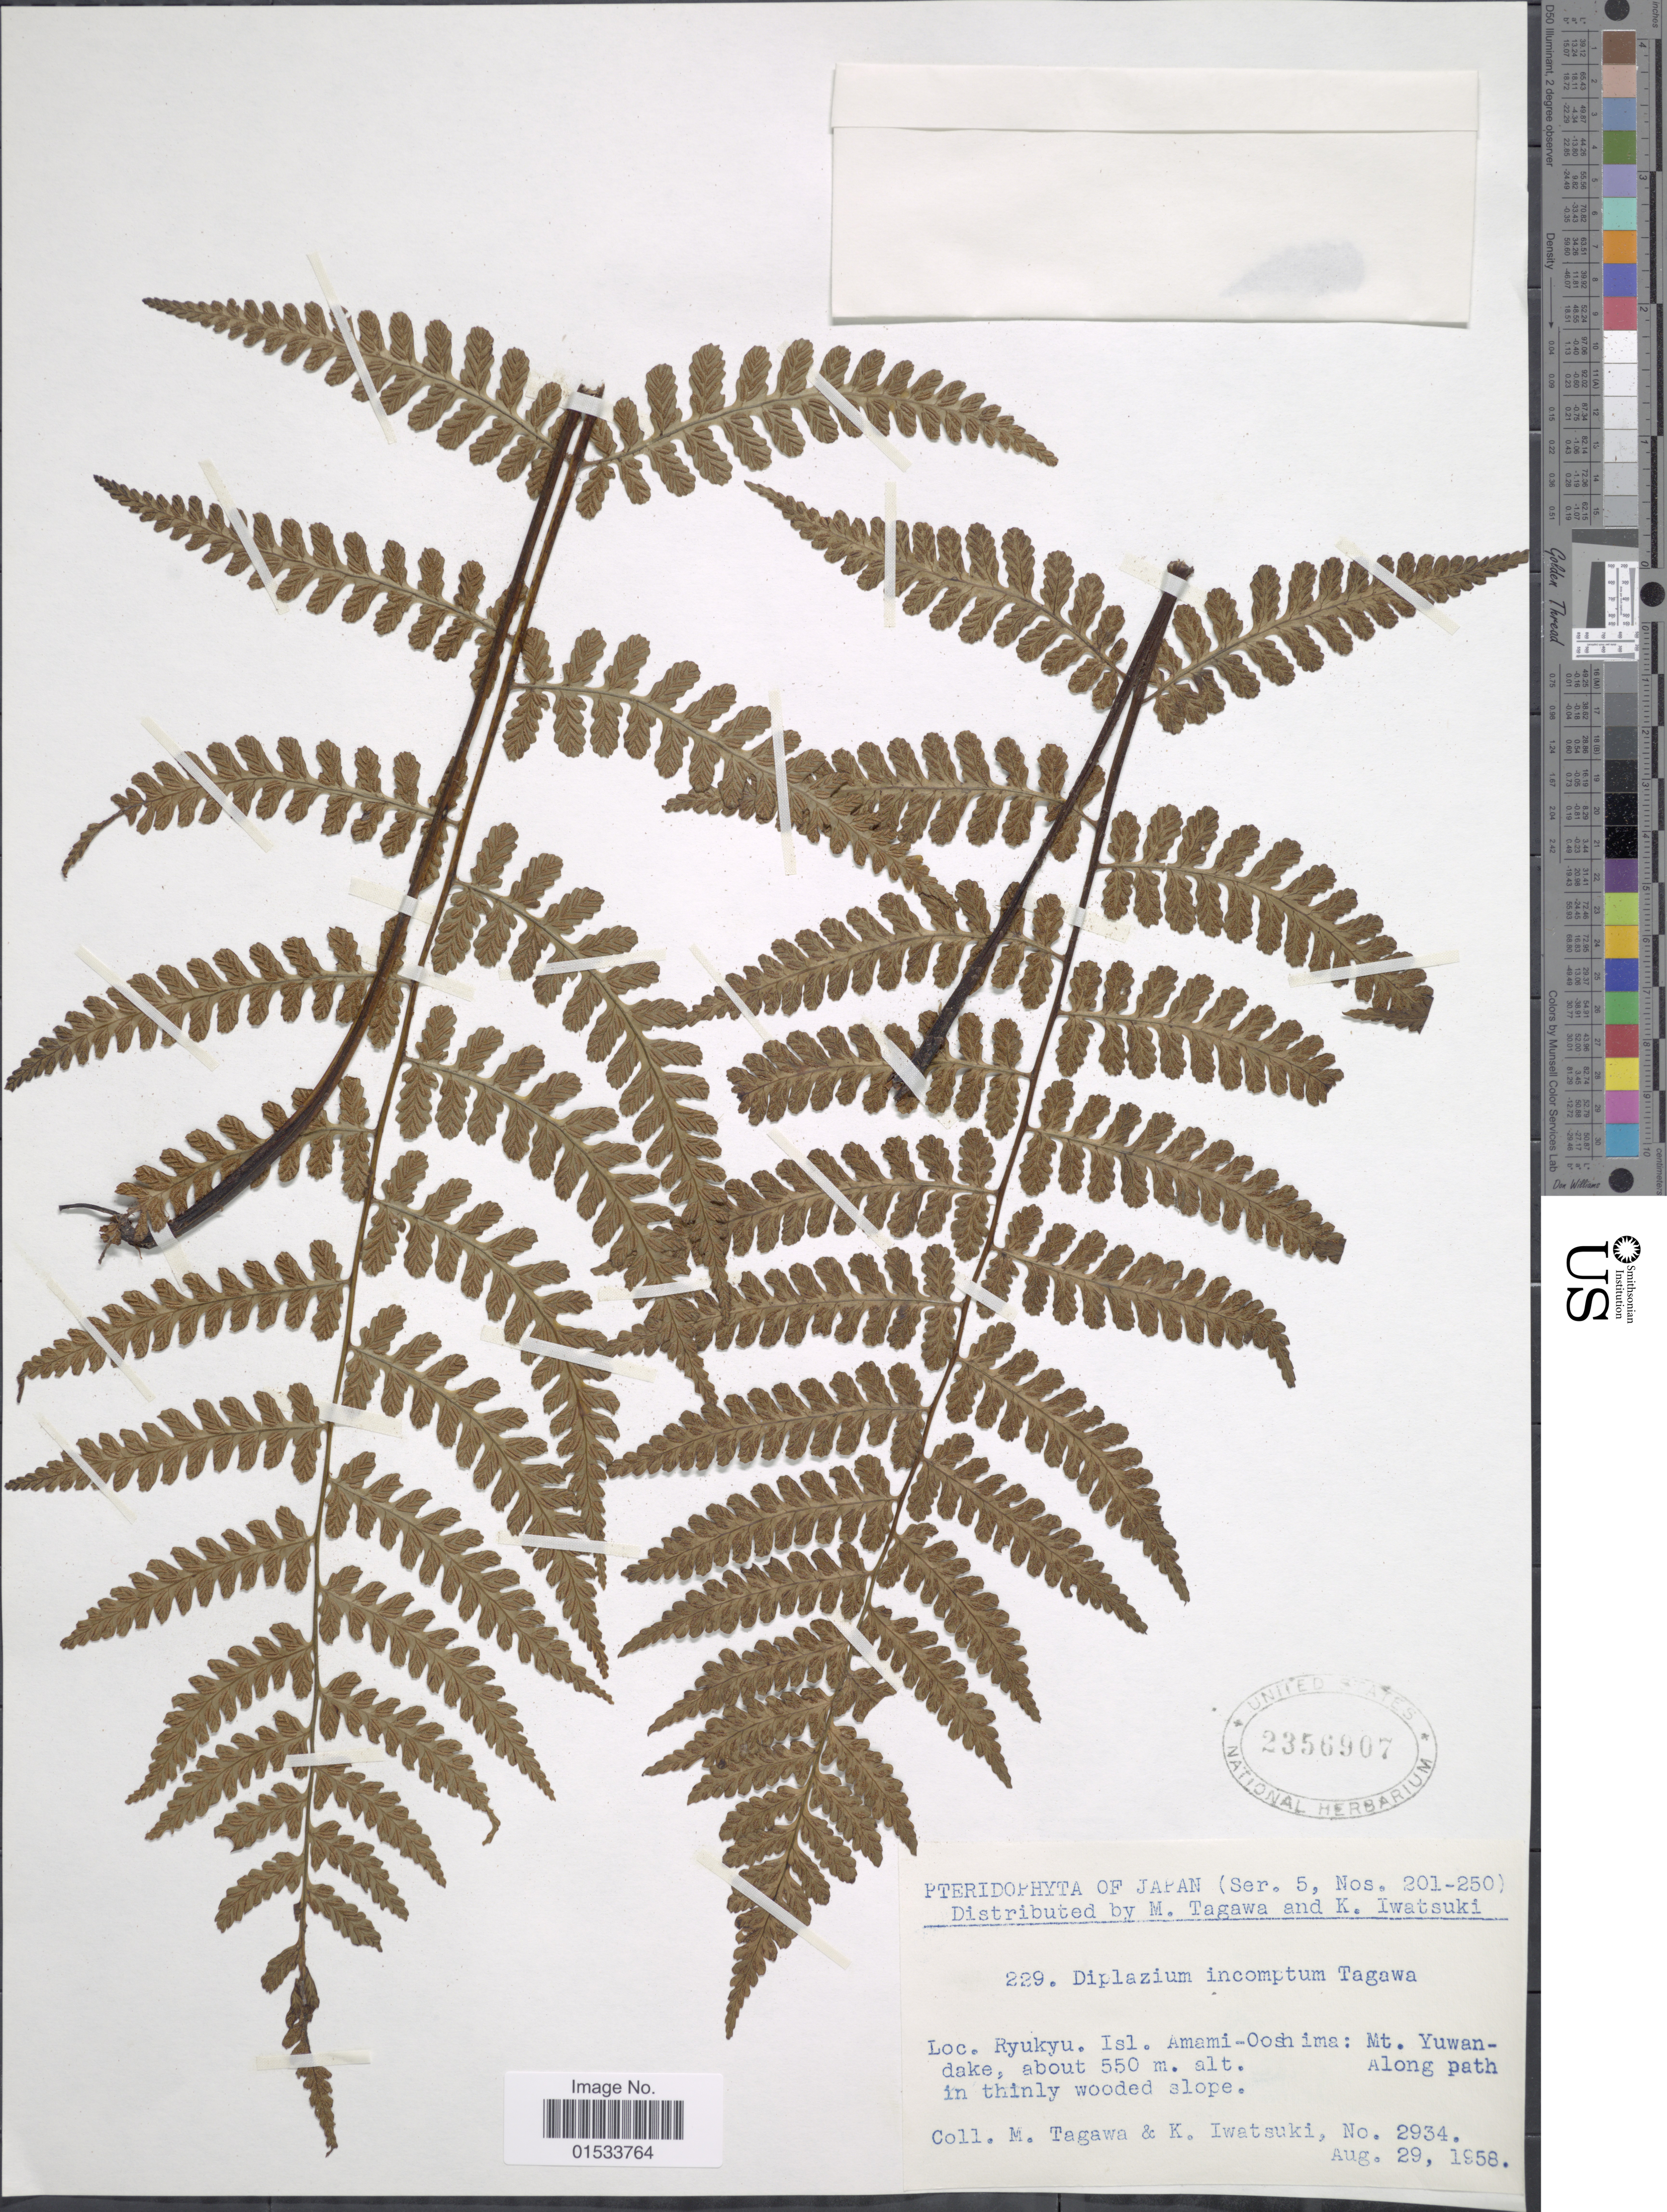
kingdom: Plantae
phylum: Tracheophyta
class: Polypodiopsida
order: Polypodiales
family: Athyriaceae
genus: Diplazium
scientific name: Diplazium incomptum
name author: Tagawa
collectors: M. Tagawa & K. Iwatsuki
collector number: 2934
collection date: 1958-08-29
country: Japan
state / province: Okinawa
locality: Ryukyu, Isl. Amami- Ooshima: Mt. Yuwandake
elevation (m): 550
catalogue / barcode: US 2356907